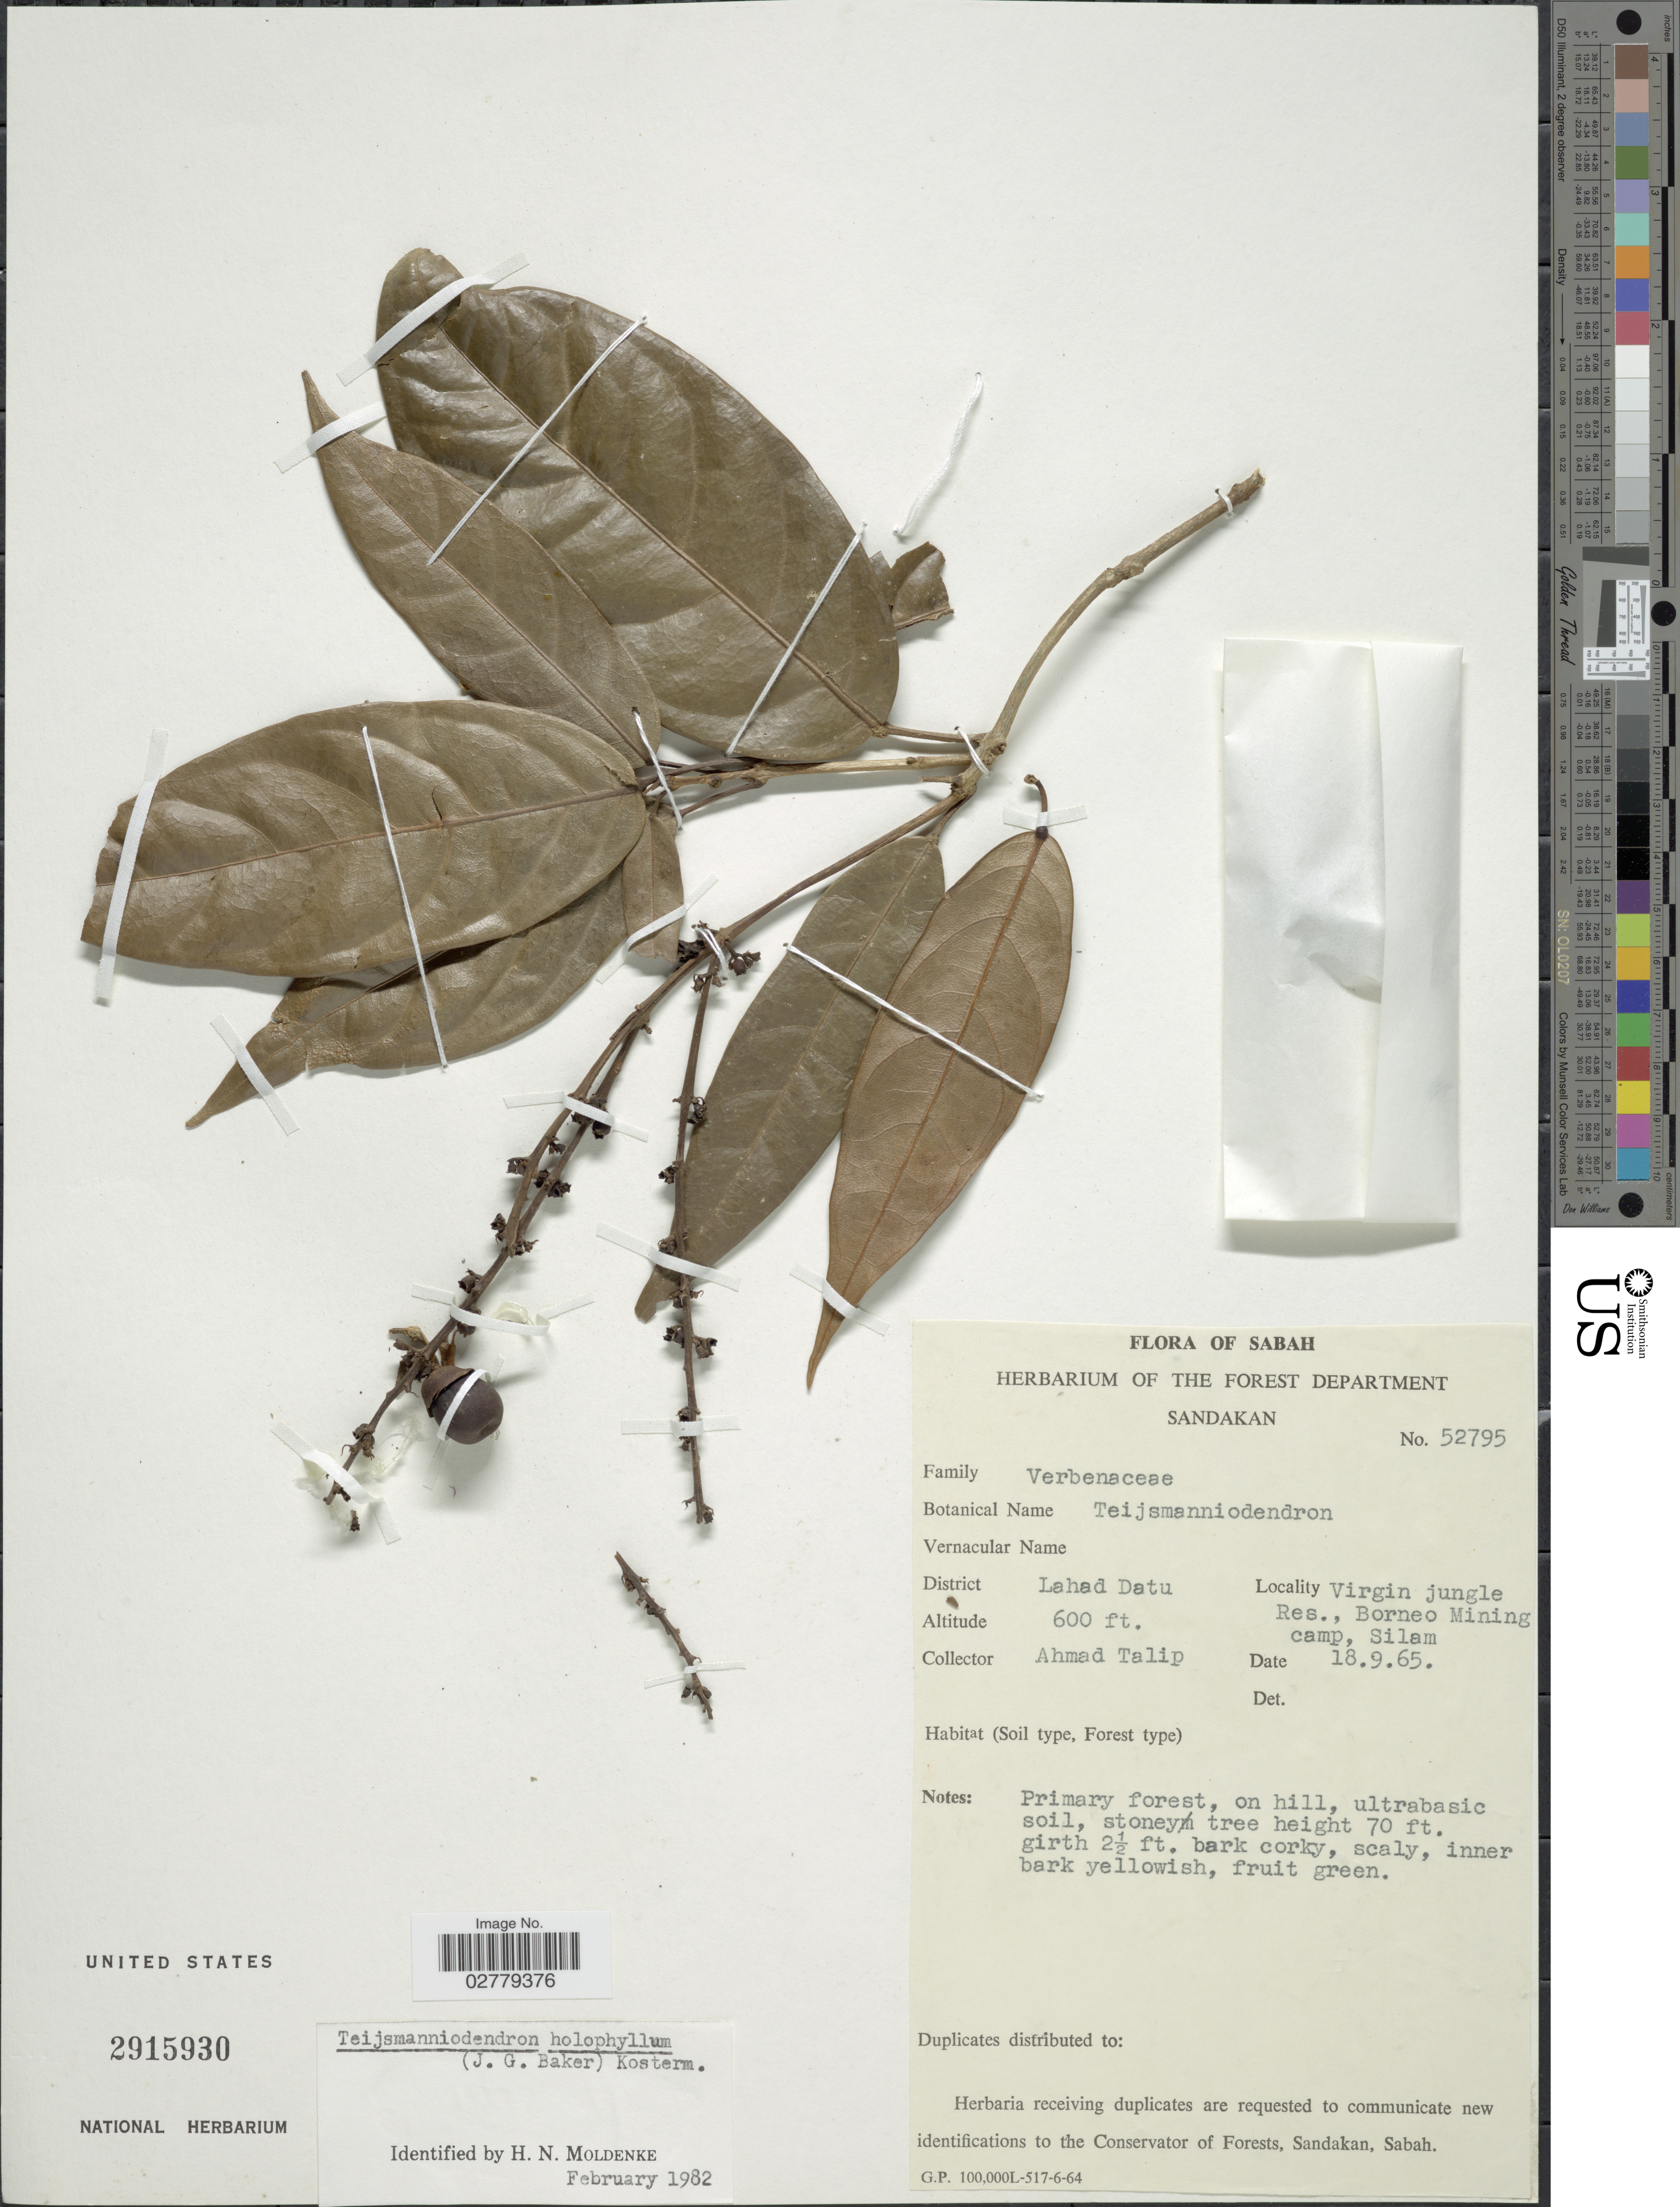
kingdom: Plantae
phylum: Tracheophyta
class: Magnoliopsida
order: Lamiales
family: Lamiaceae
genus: Teijsmanniodendron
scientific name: Teijsmanniodendron holophyllum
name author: (Baker) Kosterm.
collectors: A. Talip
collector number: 52795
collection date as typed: Transcribed d/m/y: 18/9/65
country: Malaysia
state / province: Sabah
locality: District Lahad Datu. Virgin jungle Res., Borneo Mining camp, Silam.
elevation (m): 183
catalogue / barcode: US 2915930